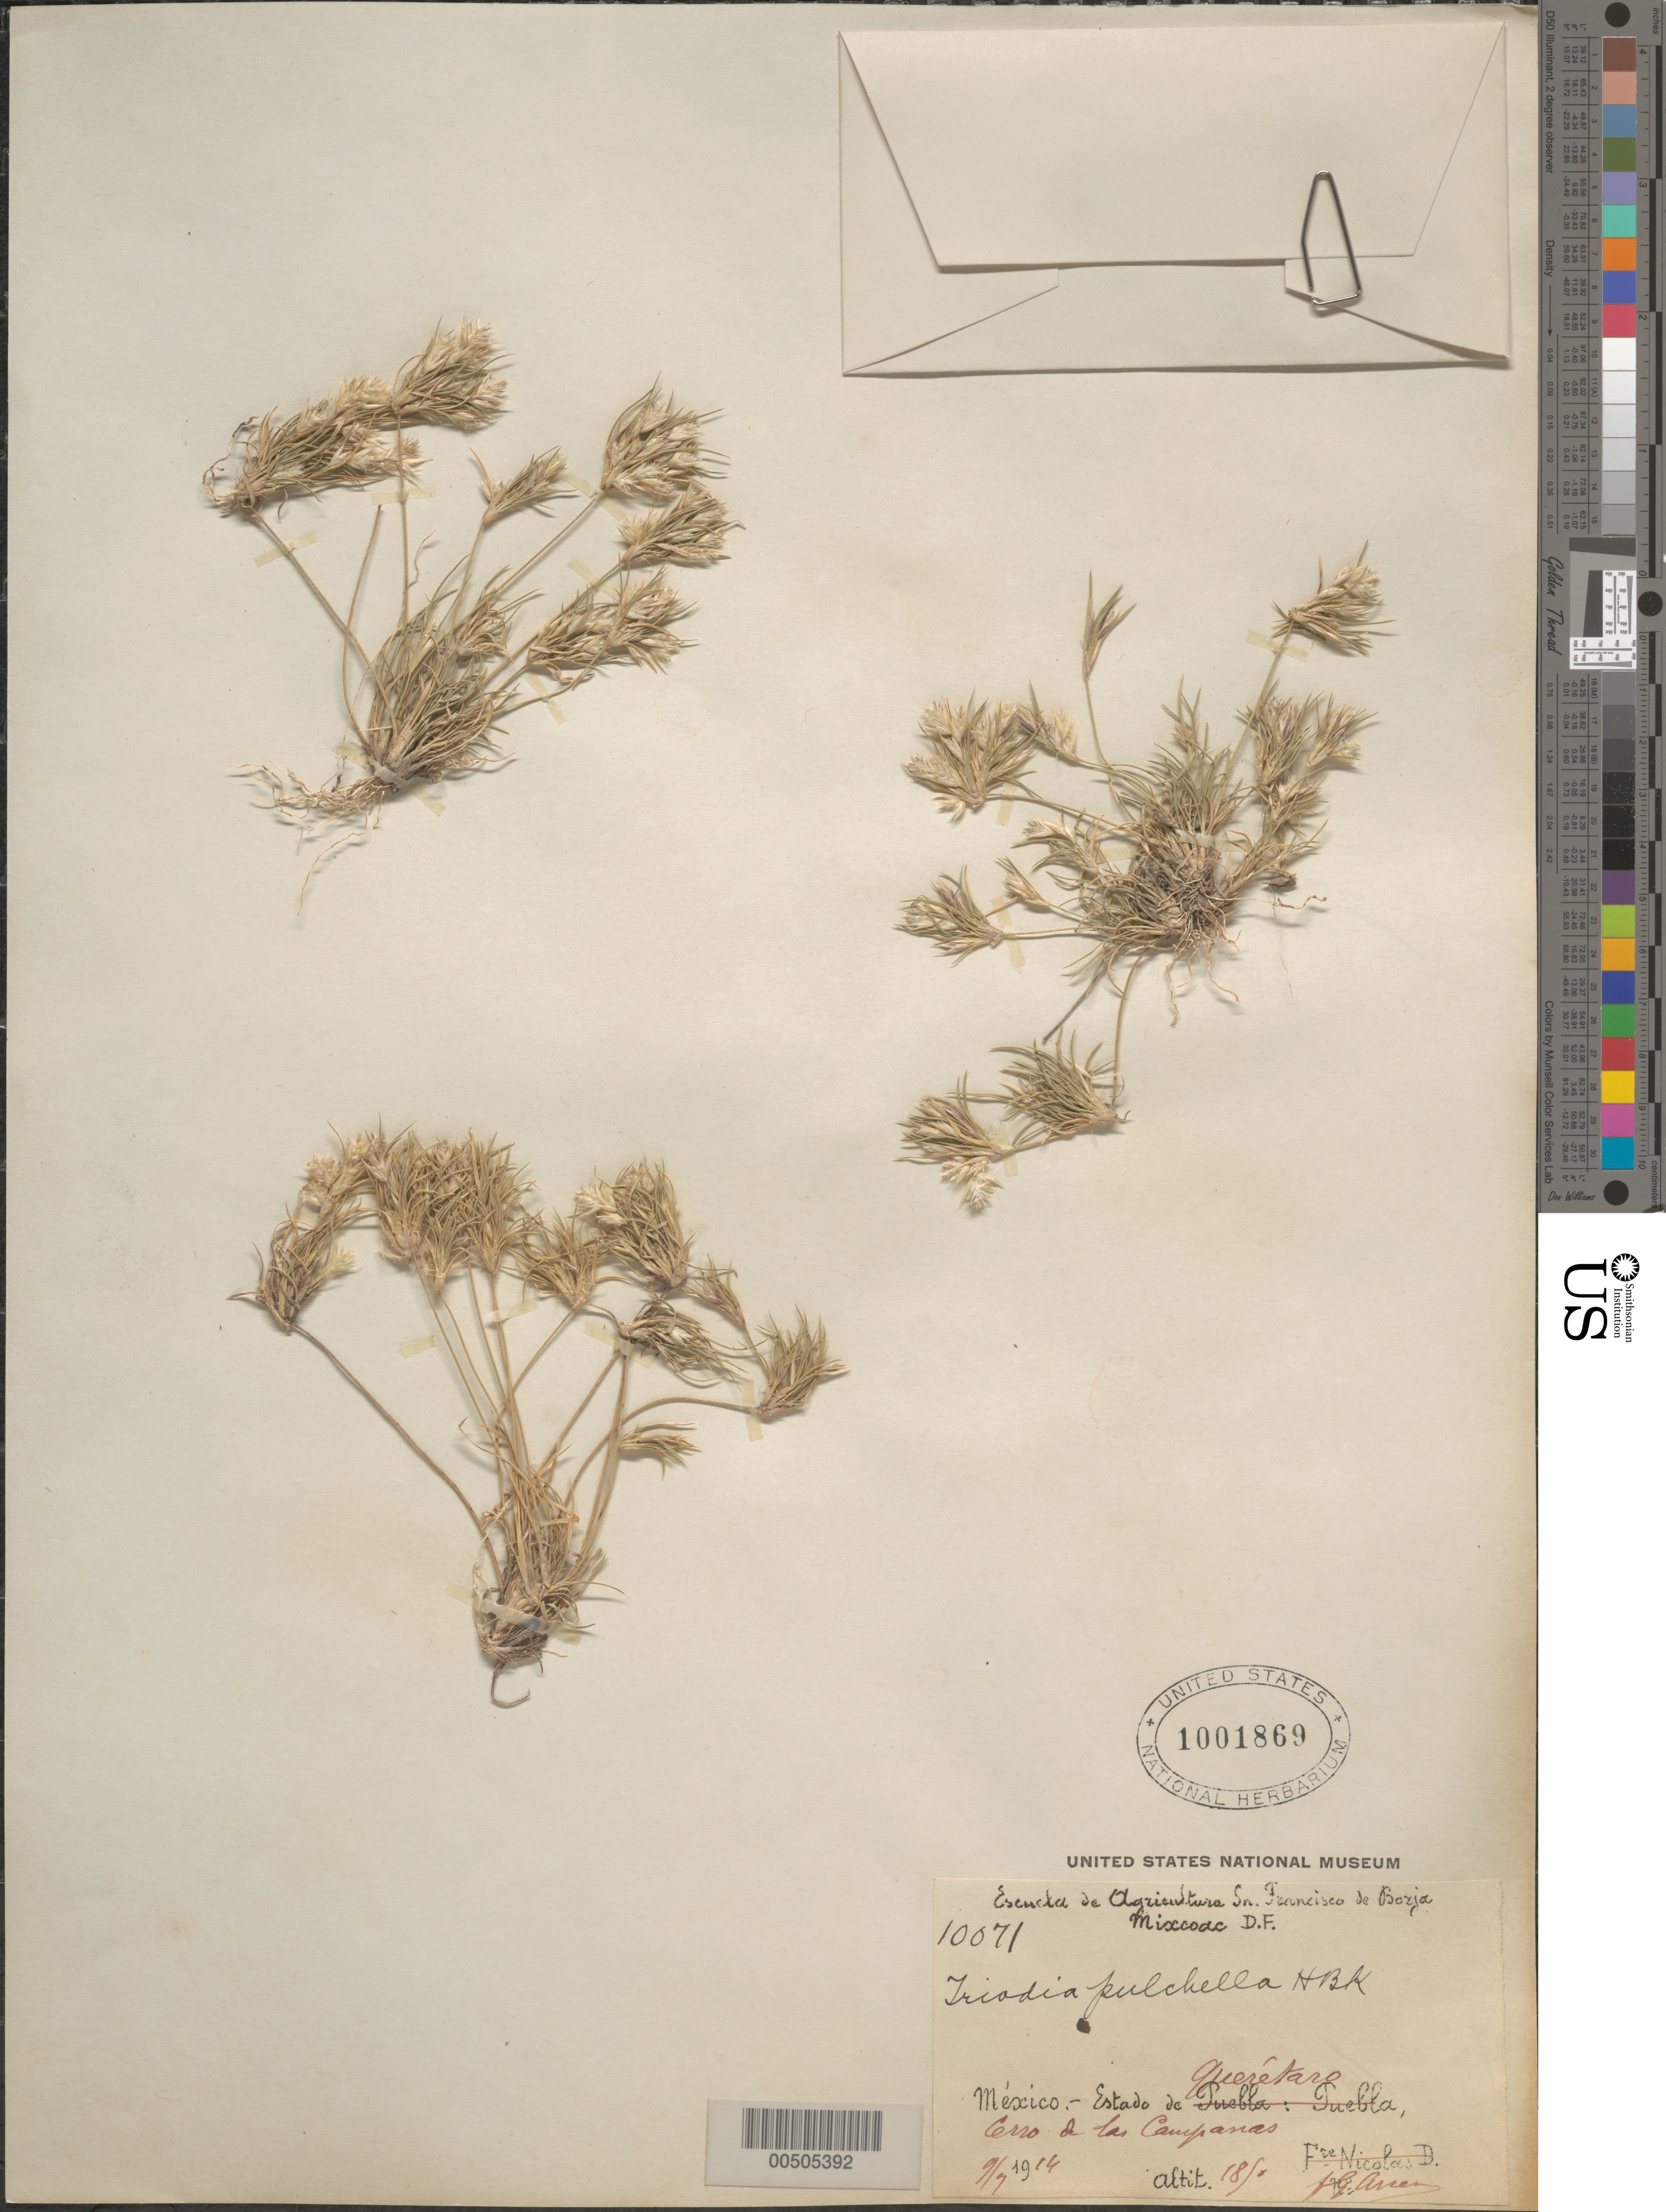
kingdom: Plantae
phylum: Tracheophyta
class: Liliopsida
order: Poales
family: Poaceae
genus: Erioneuron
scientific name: Erioneuron pulchellum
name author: (Kunth) Tateoka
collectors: Bro. G. Arsène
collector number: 10071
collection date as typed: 9 Jul 1914 or 7 Sep 1914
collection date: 1914-07-09 or 1914-09-07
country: Mexico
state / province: Querétaro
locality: Cerro de las Campanas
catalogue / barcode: US 1001869